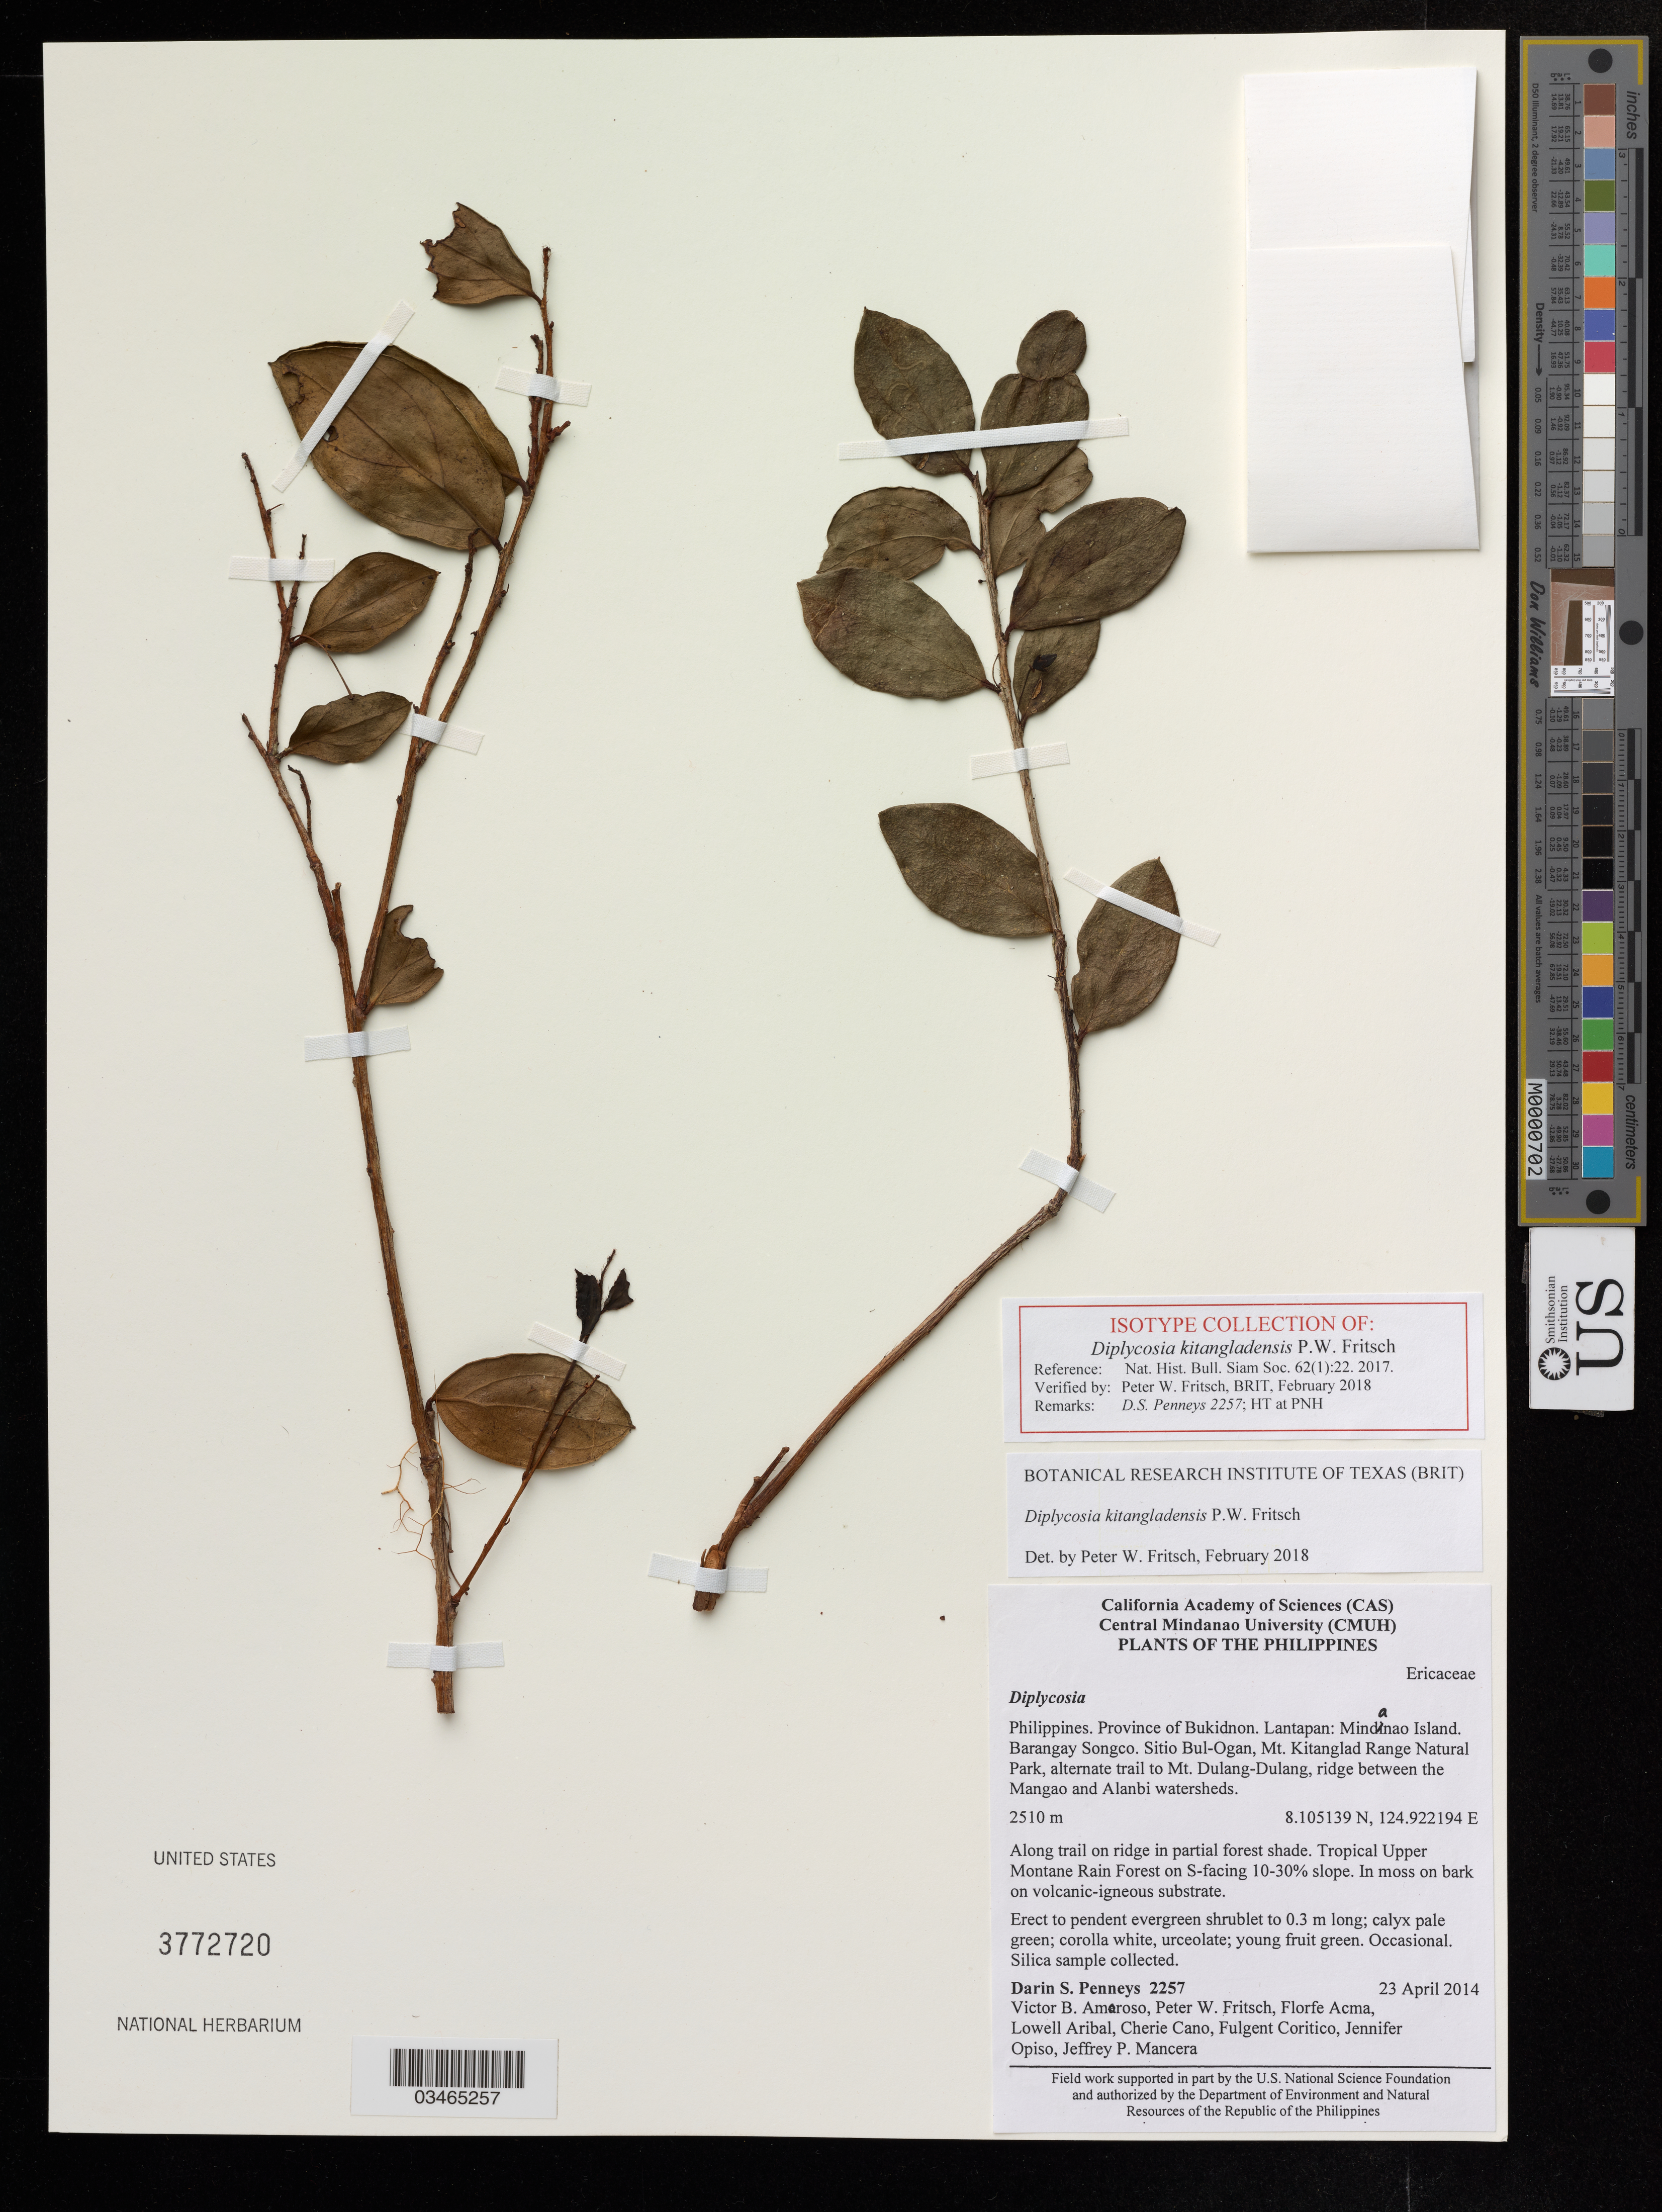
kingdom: Plantae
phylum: Tracheophyta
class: Magnoliopsida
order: Ericales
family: Ericaceae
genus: Diplycosia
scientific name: Diplycosia kitangladensis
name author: P.W. Fritsch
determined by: Fritsch, Peter W.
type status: Isotype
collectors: D. S. Penneys, V. Amoroso, P. W. Fritsch, F. Acma & et al.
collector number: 2257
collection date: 2014-04-23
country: Philippines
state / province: Northern Mindanao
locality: Province of Bukidnon. Lantapan: Mindinao Island. Barangay Songco. Sitio Bul-Ogan, Mt. Kitanglad Range Natural Park, trail to Mt. Dulang-Dulang, ridge between the Mangao and Alanbi watersheds. Tropical Upper Montane Rain Forest on S-facing 10-30% slope.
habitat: Along trail on ridge in partial forest shade. Tropical Upper Montane Rain Forest on S- facing 10-30% slope. In moss on bark on volcanic- igneous substrata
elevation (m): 2510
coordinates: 8.105139 N, 124.922194 E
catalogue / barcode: US 3772720